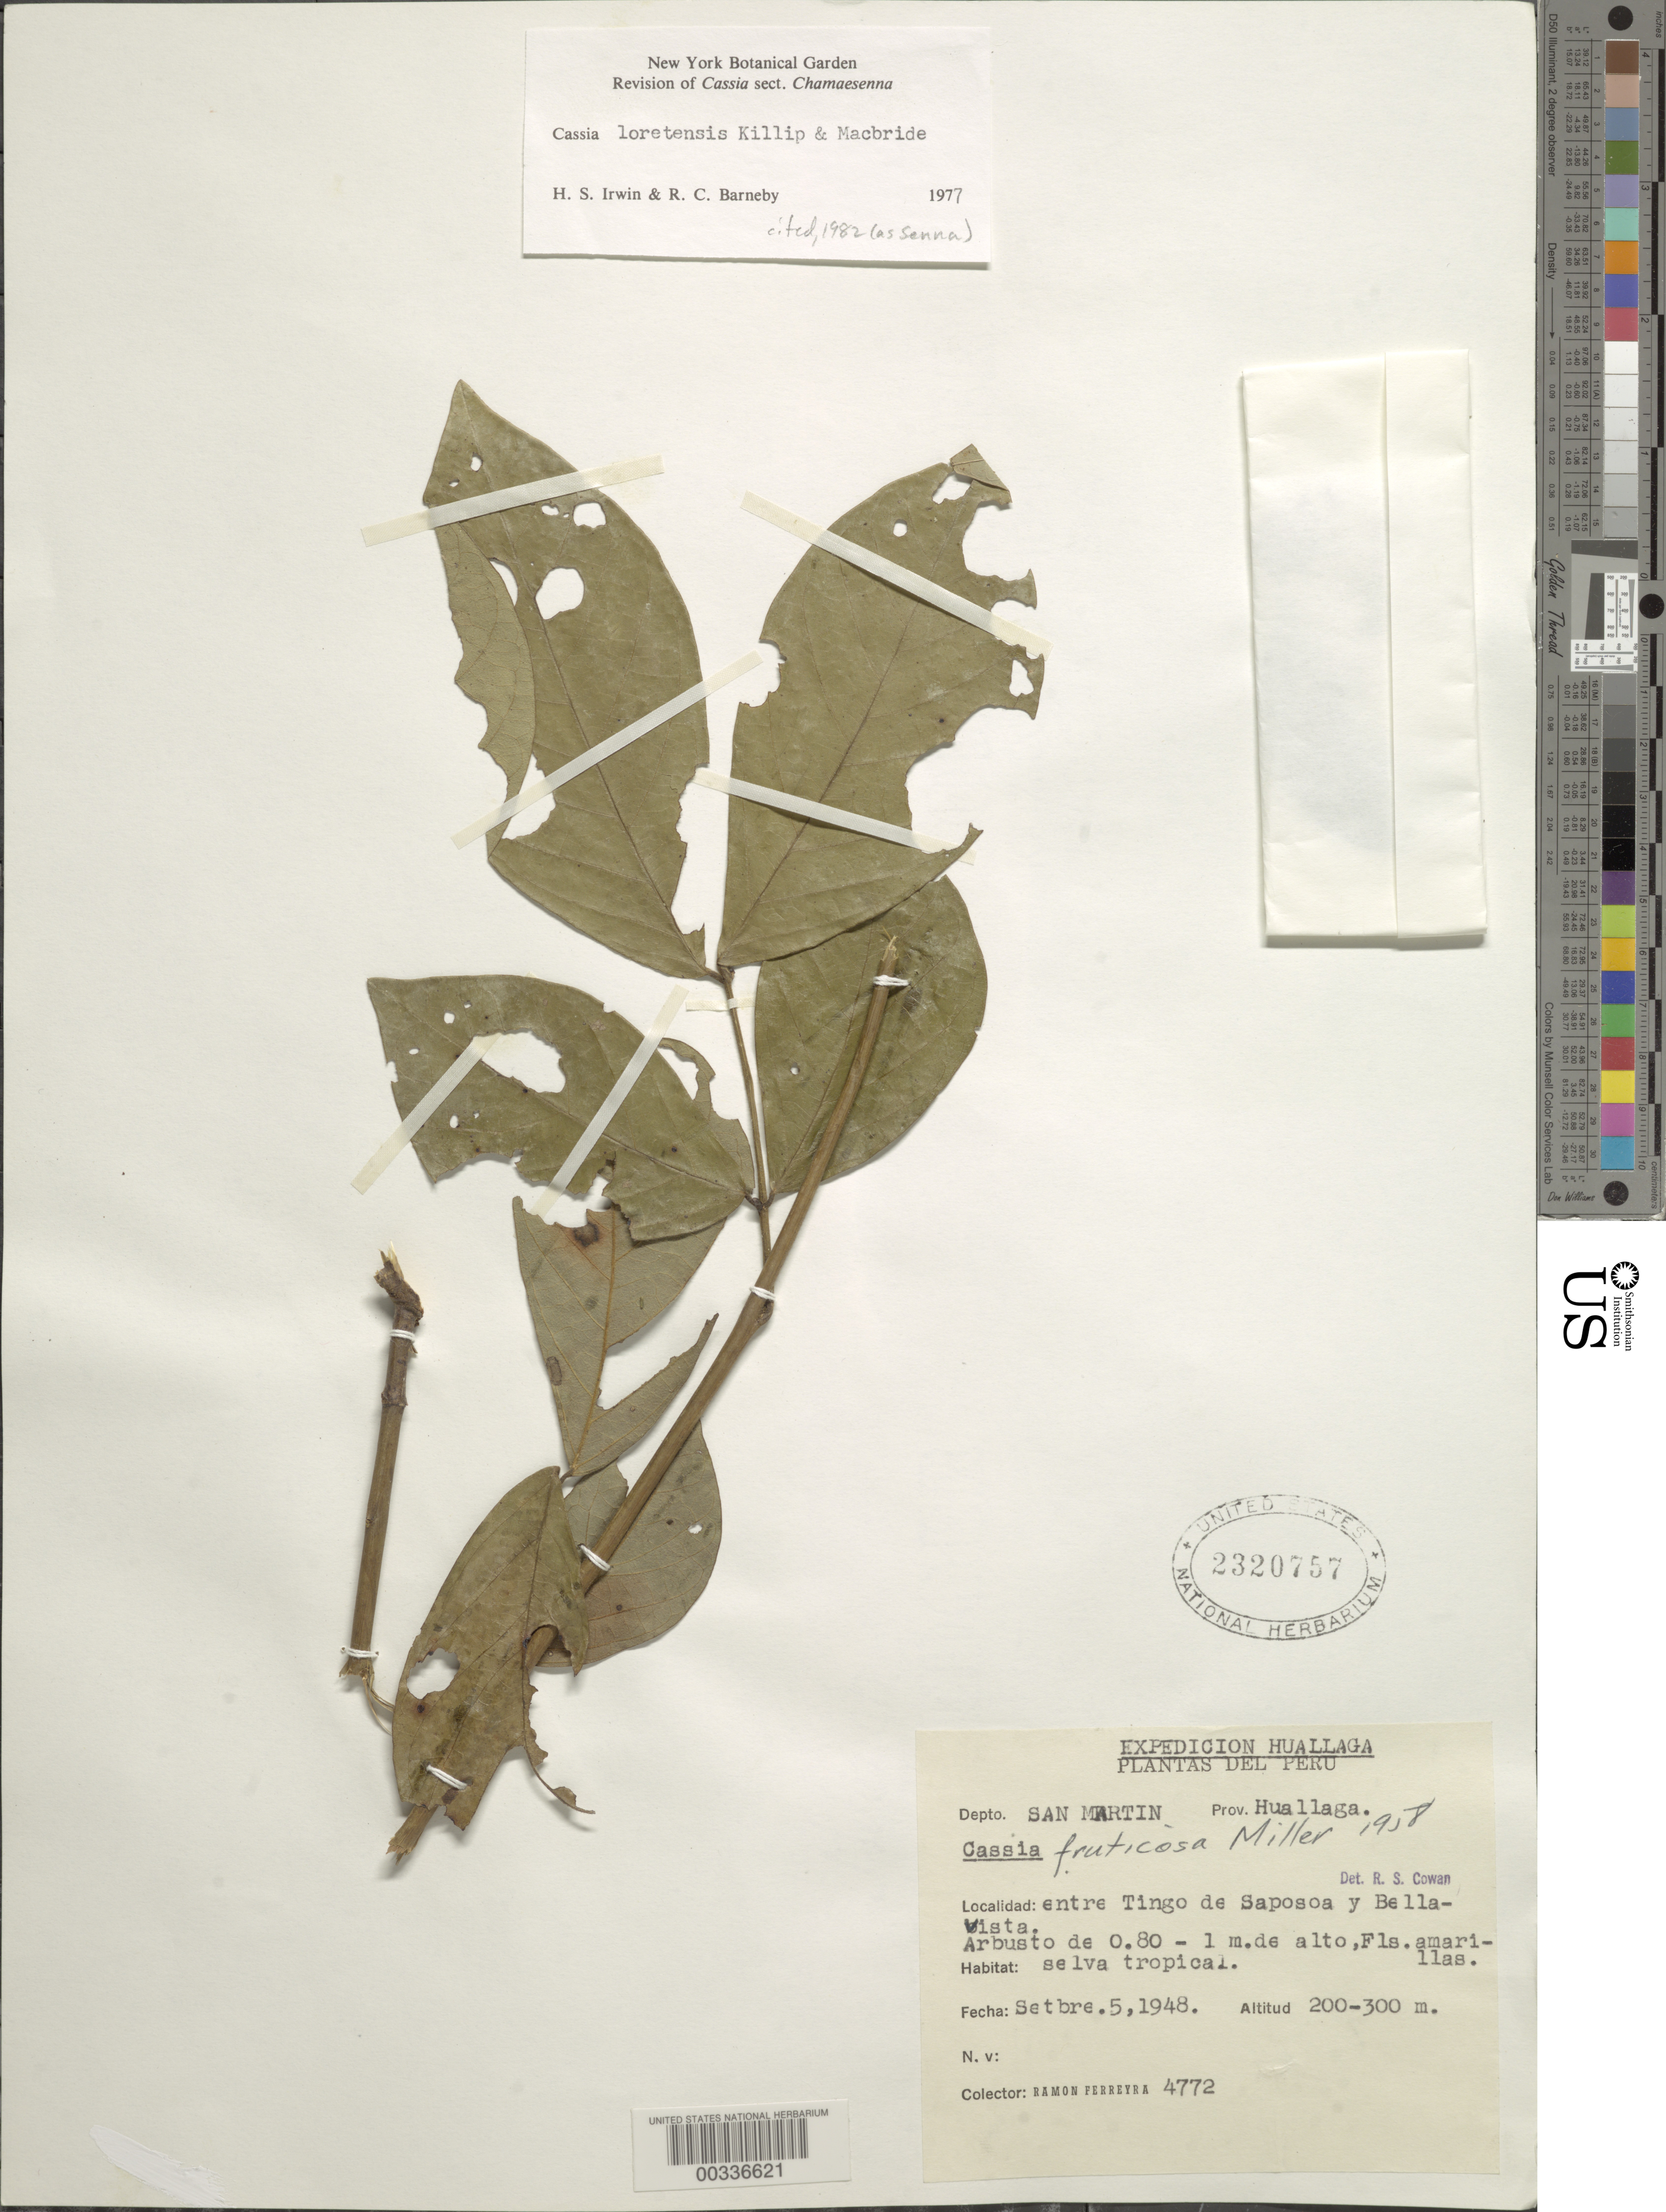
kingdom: Plantae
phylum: Tracheophyta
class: Magnoliopsida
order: Fabales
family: Fabaceae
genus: Senna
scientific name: Senna loretensis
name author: (Killip) H.S. Irwin & Barneby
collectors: R. A. Ferreyra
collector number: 4772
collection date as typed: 05 Sep 1948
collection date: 1948-09-05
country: Peru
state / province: San Martín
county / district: Huallaga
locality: Between tingo de saposoa and bella vista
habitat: Tropical forest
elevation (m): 200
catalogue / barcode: US 2320757